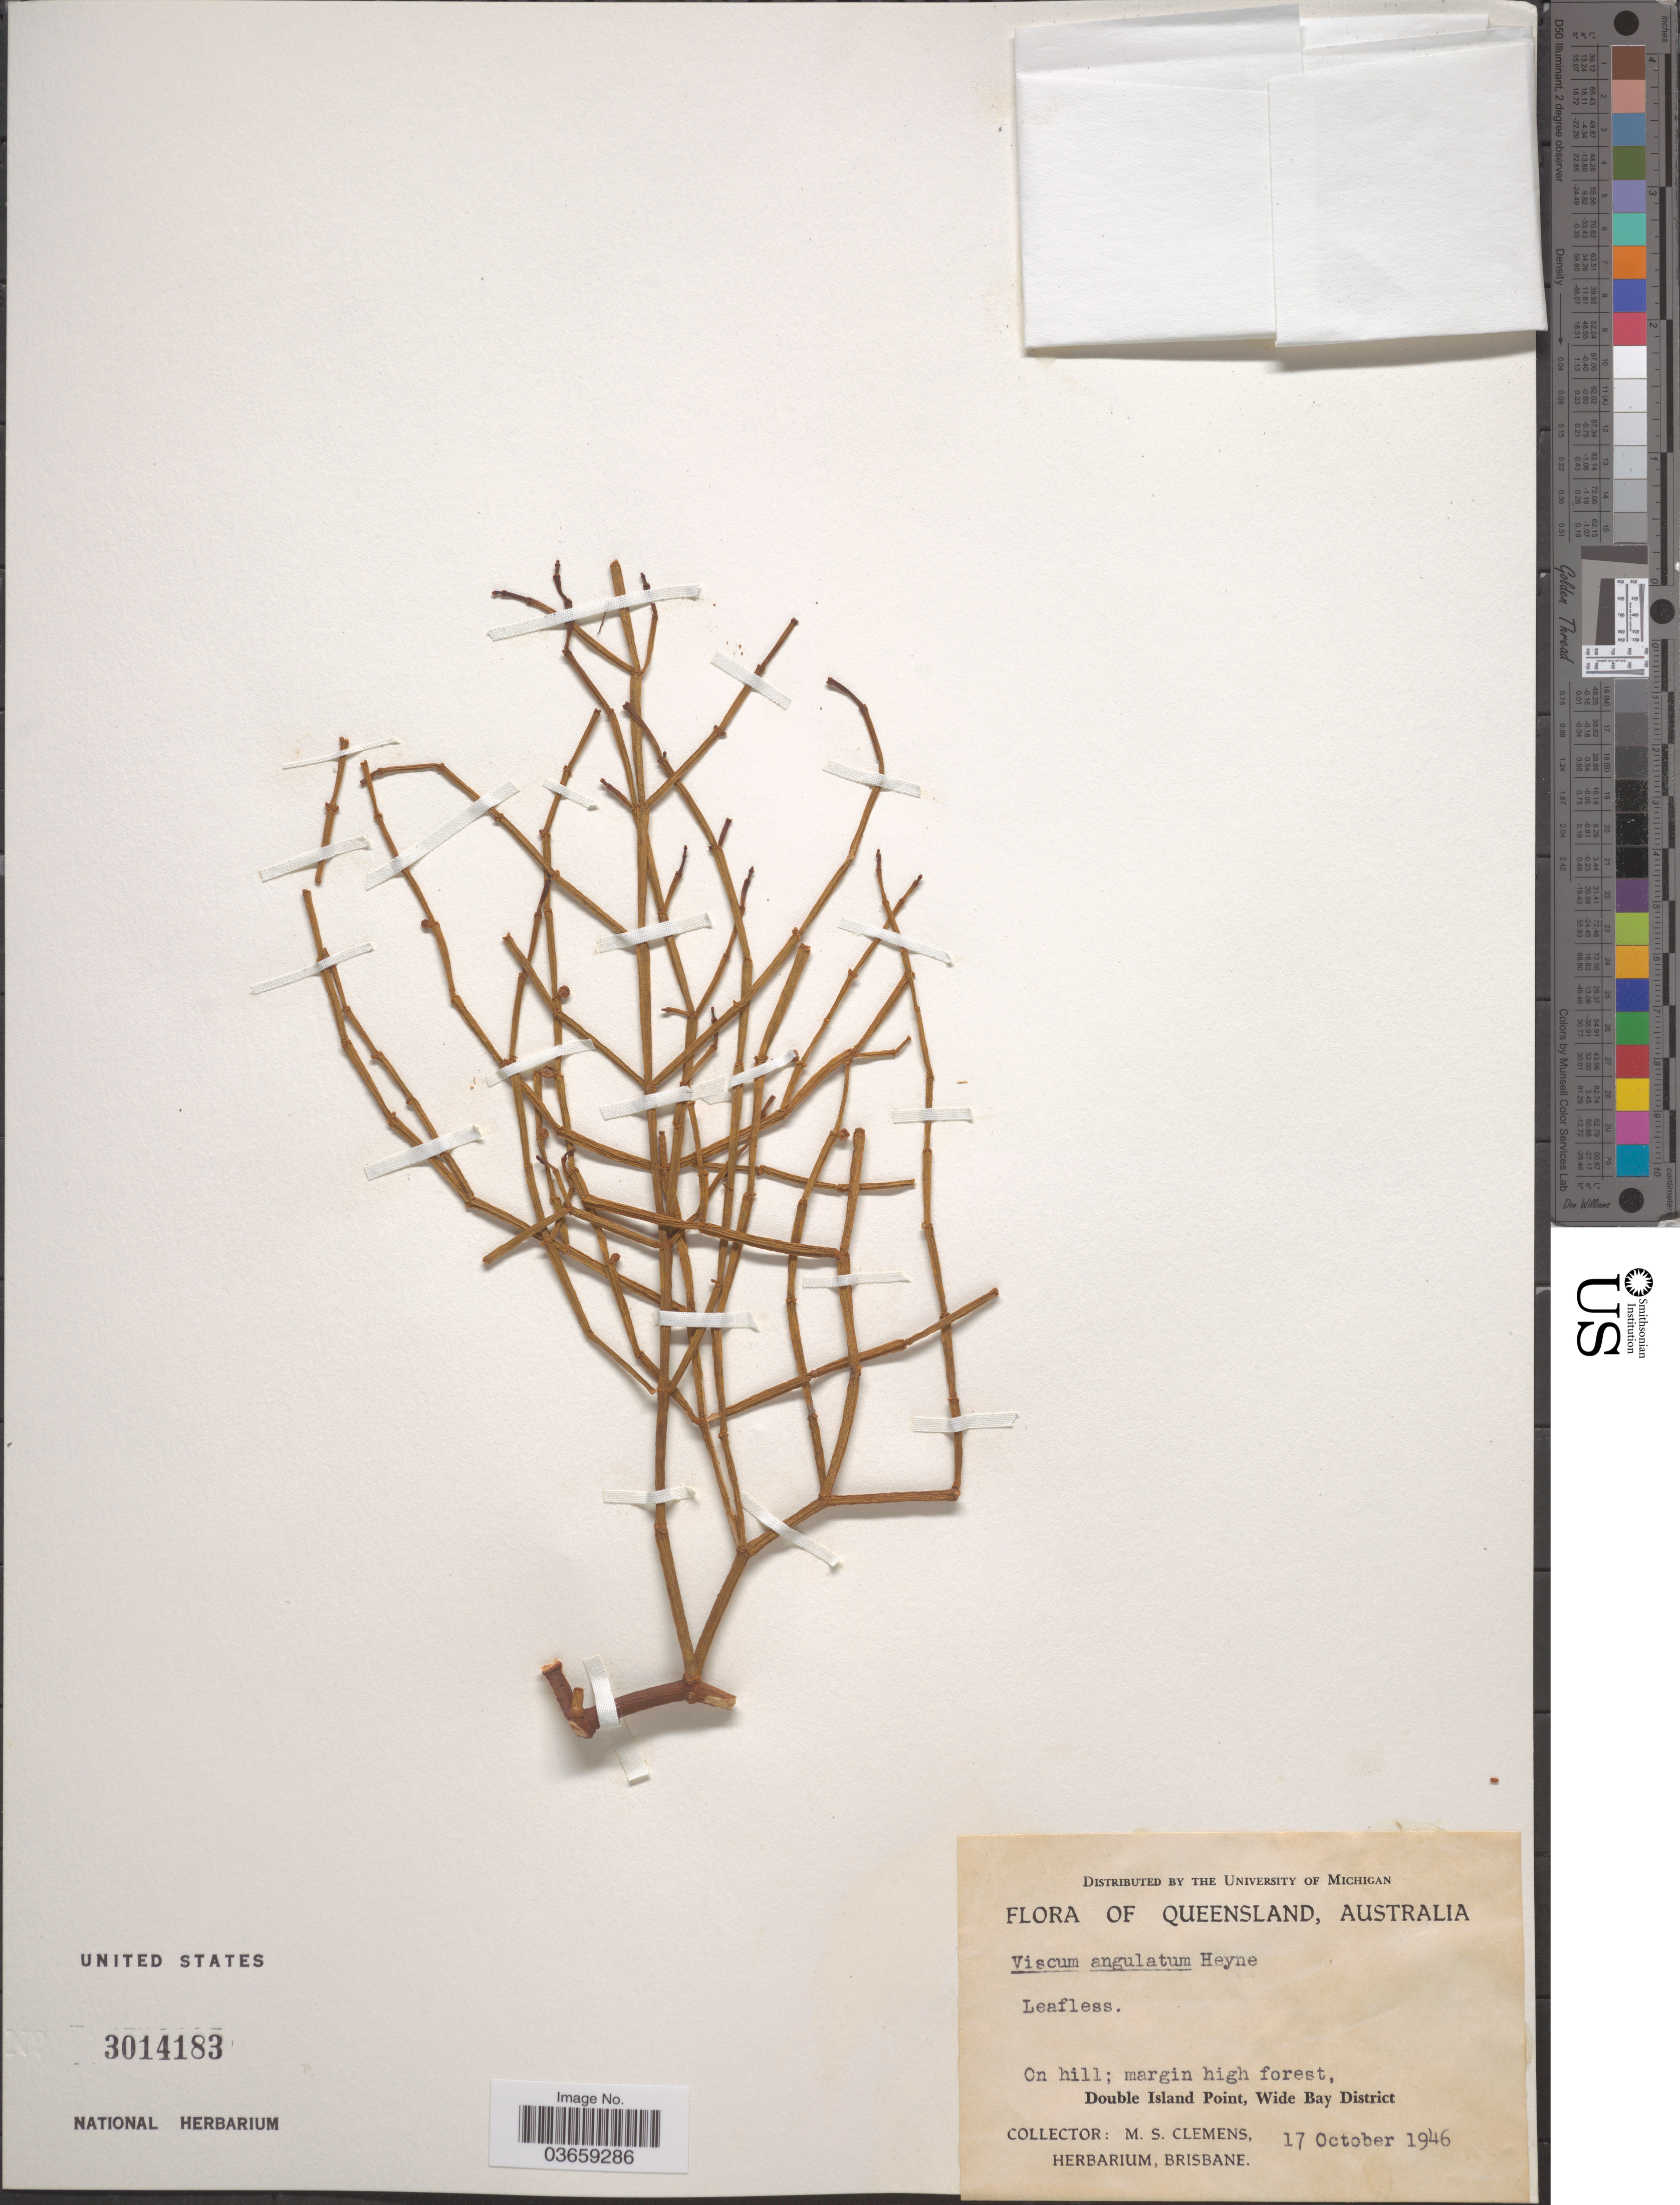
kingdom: Plantae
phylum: Tracheophyta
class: Magnoliopsida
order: Santalales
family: Viscaceae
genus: Viscum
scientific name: Viscum articulatum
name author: Burm. f.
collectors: M. S. Clemens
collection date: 1946-10-17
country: Australia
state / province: Queensland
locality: Double Island Point, Wide Bay District.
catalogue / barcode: US 3014183